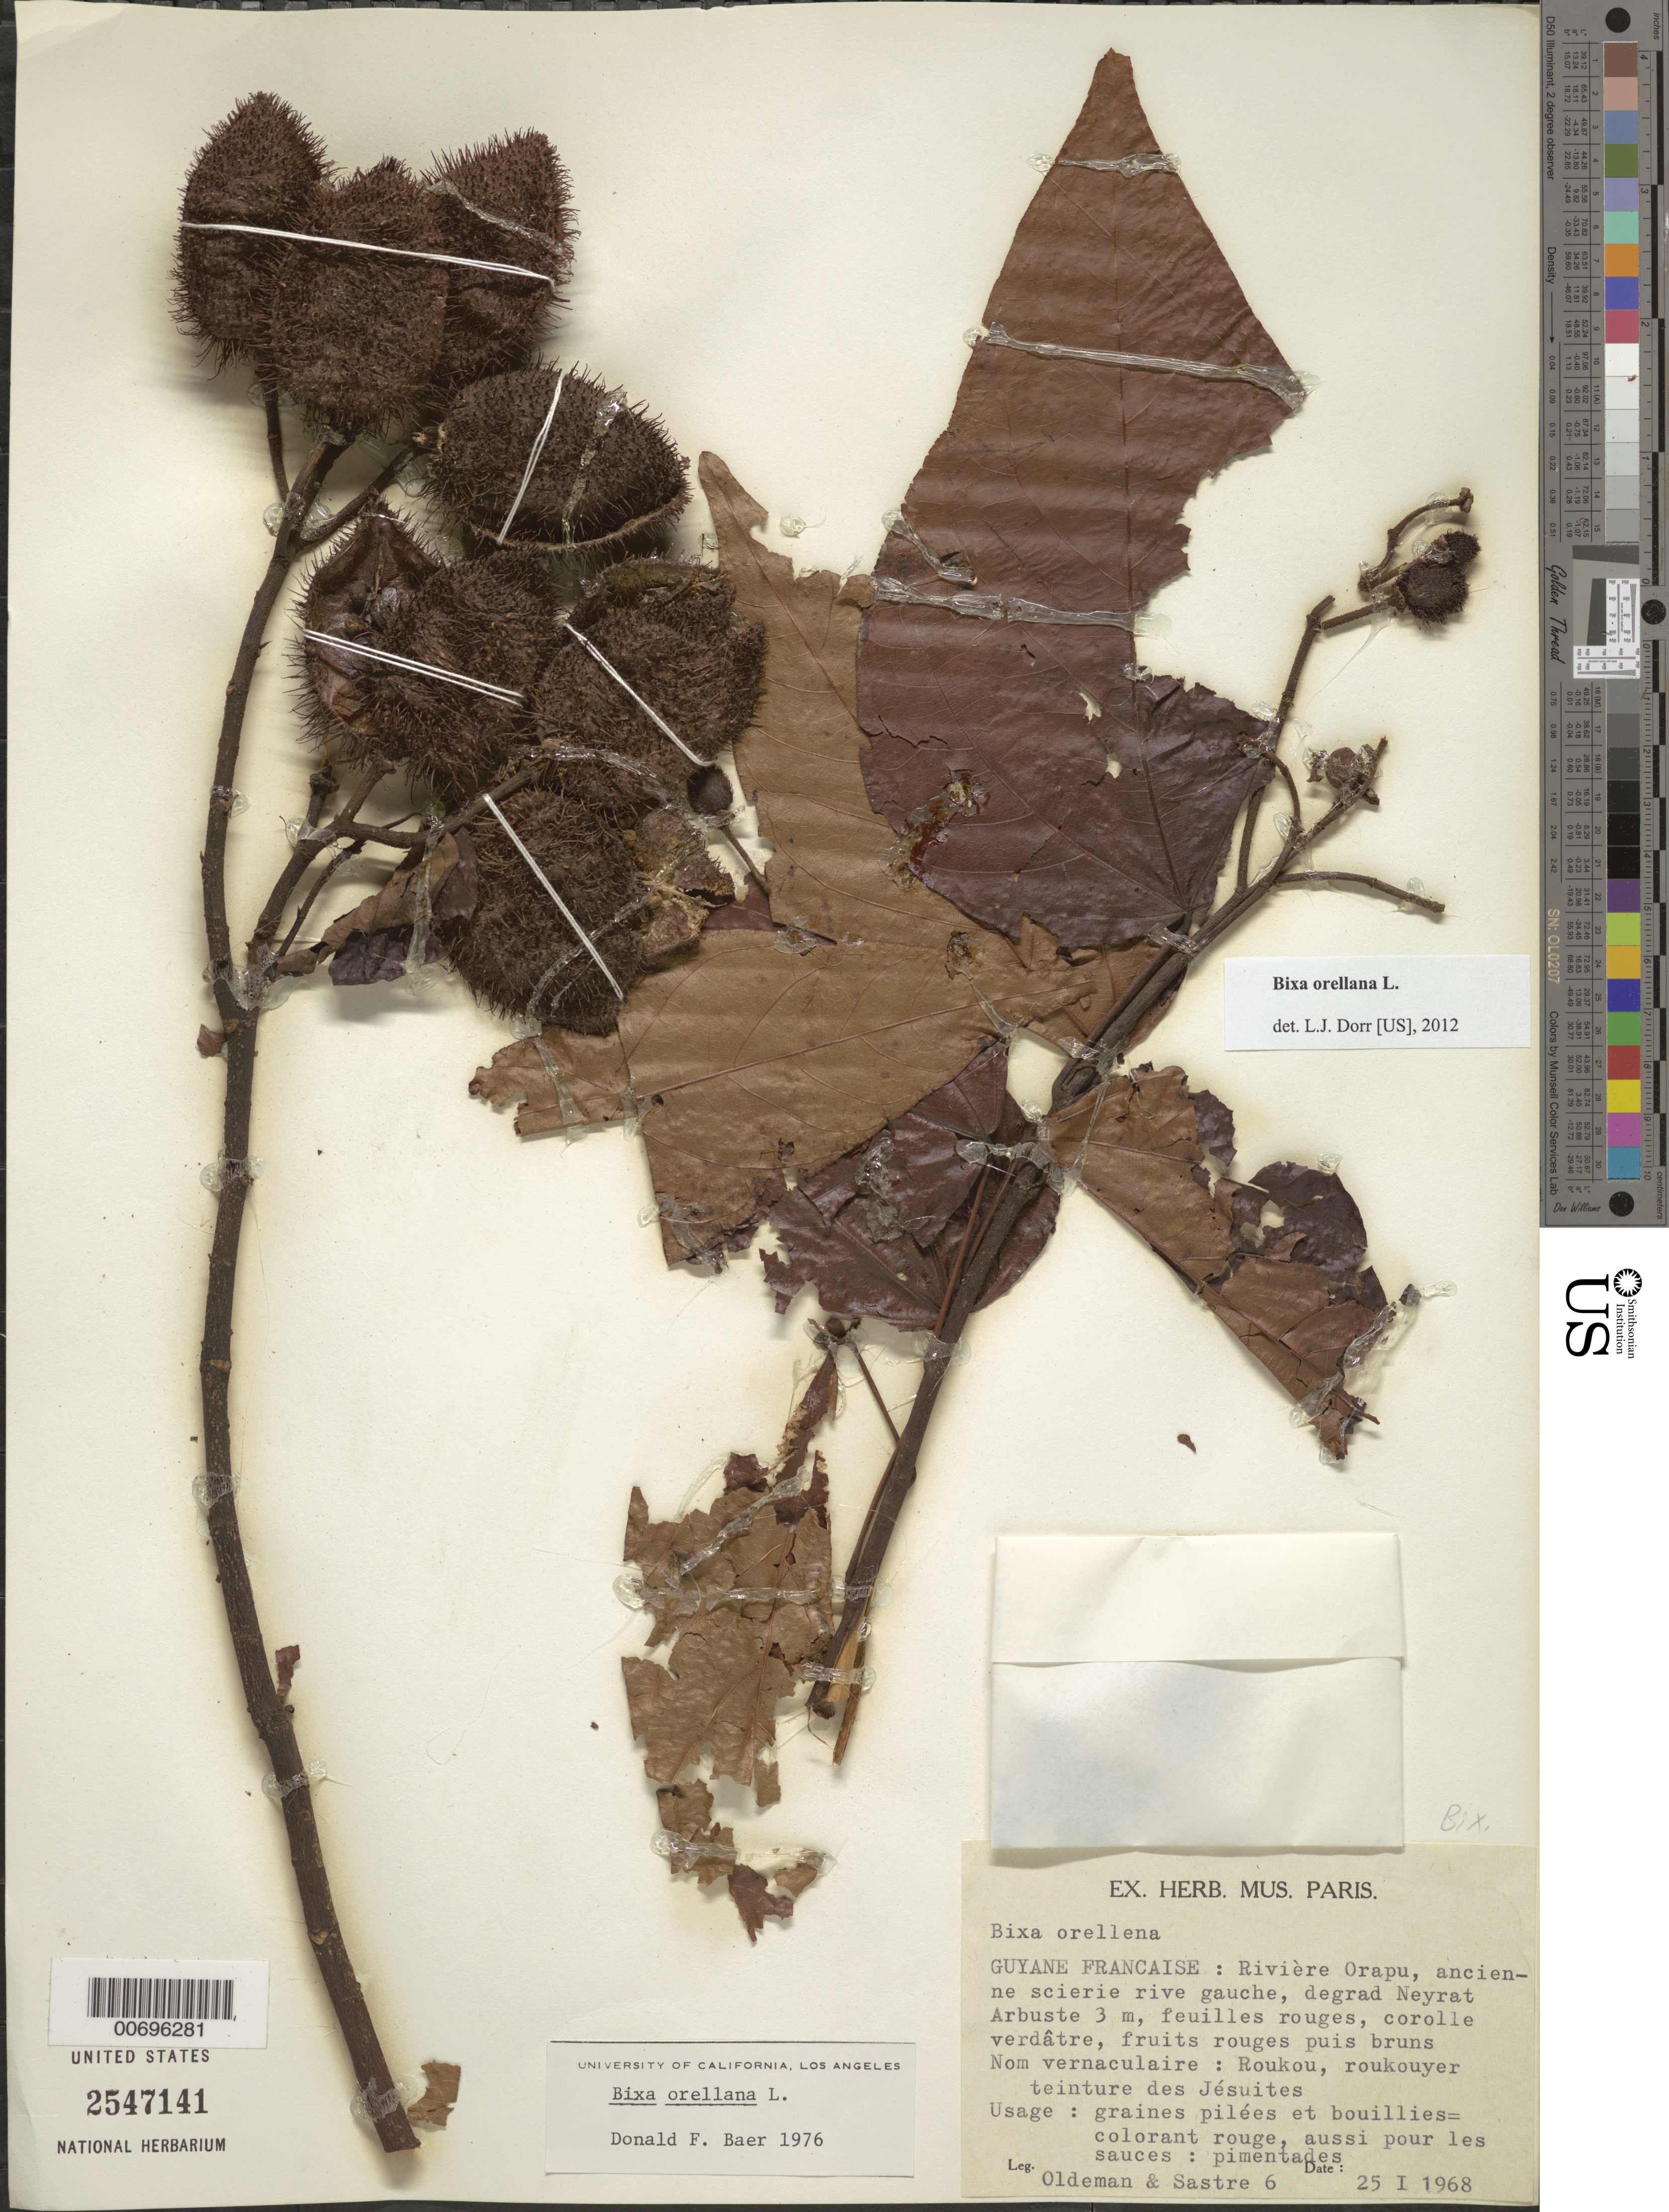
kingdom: Plantae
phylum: Tracheophyta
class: Magnoliopsida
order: Malvales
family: Bixaceae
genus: Bixa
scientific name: Bixa orellana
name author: L.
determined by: Baer, D. F.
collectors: R. Oldeman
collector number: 6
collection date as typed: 25-Jan-68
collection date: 1968-01-25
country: French Guiana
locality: Rivière Orapu, ancienne scierie rive gauche, degrad Neyrat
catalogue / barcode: US 2547141